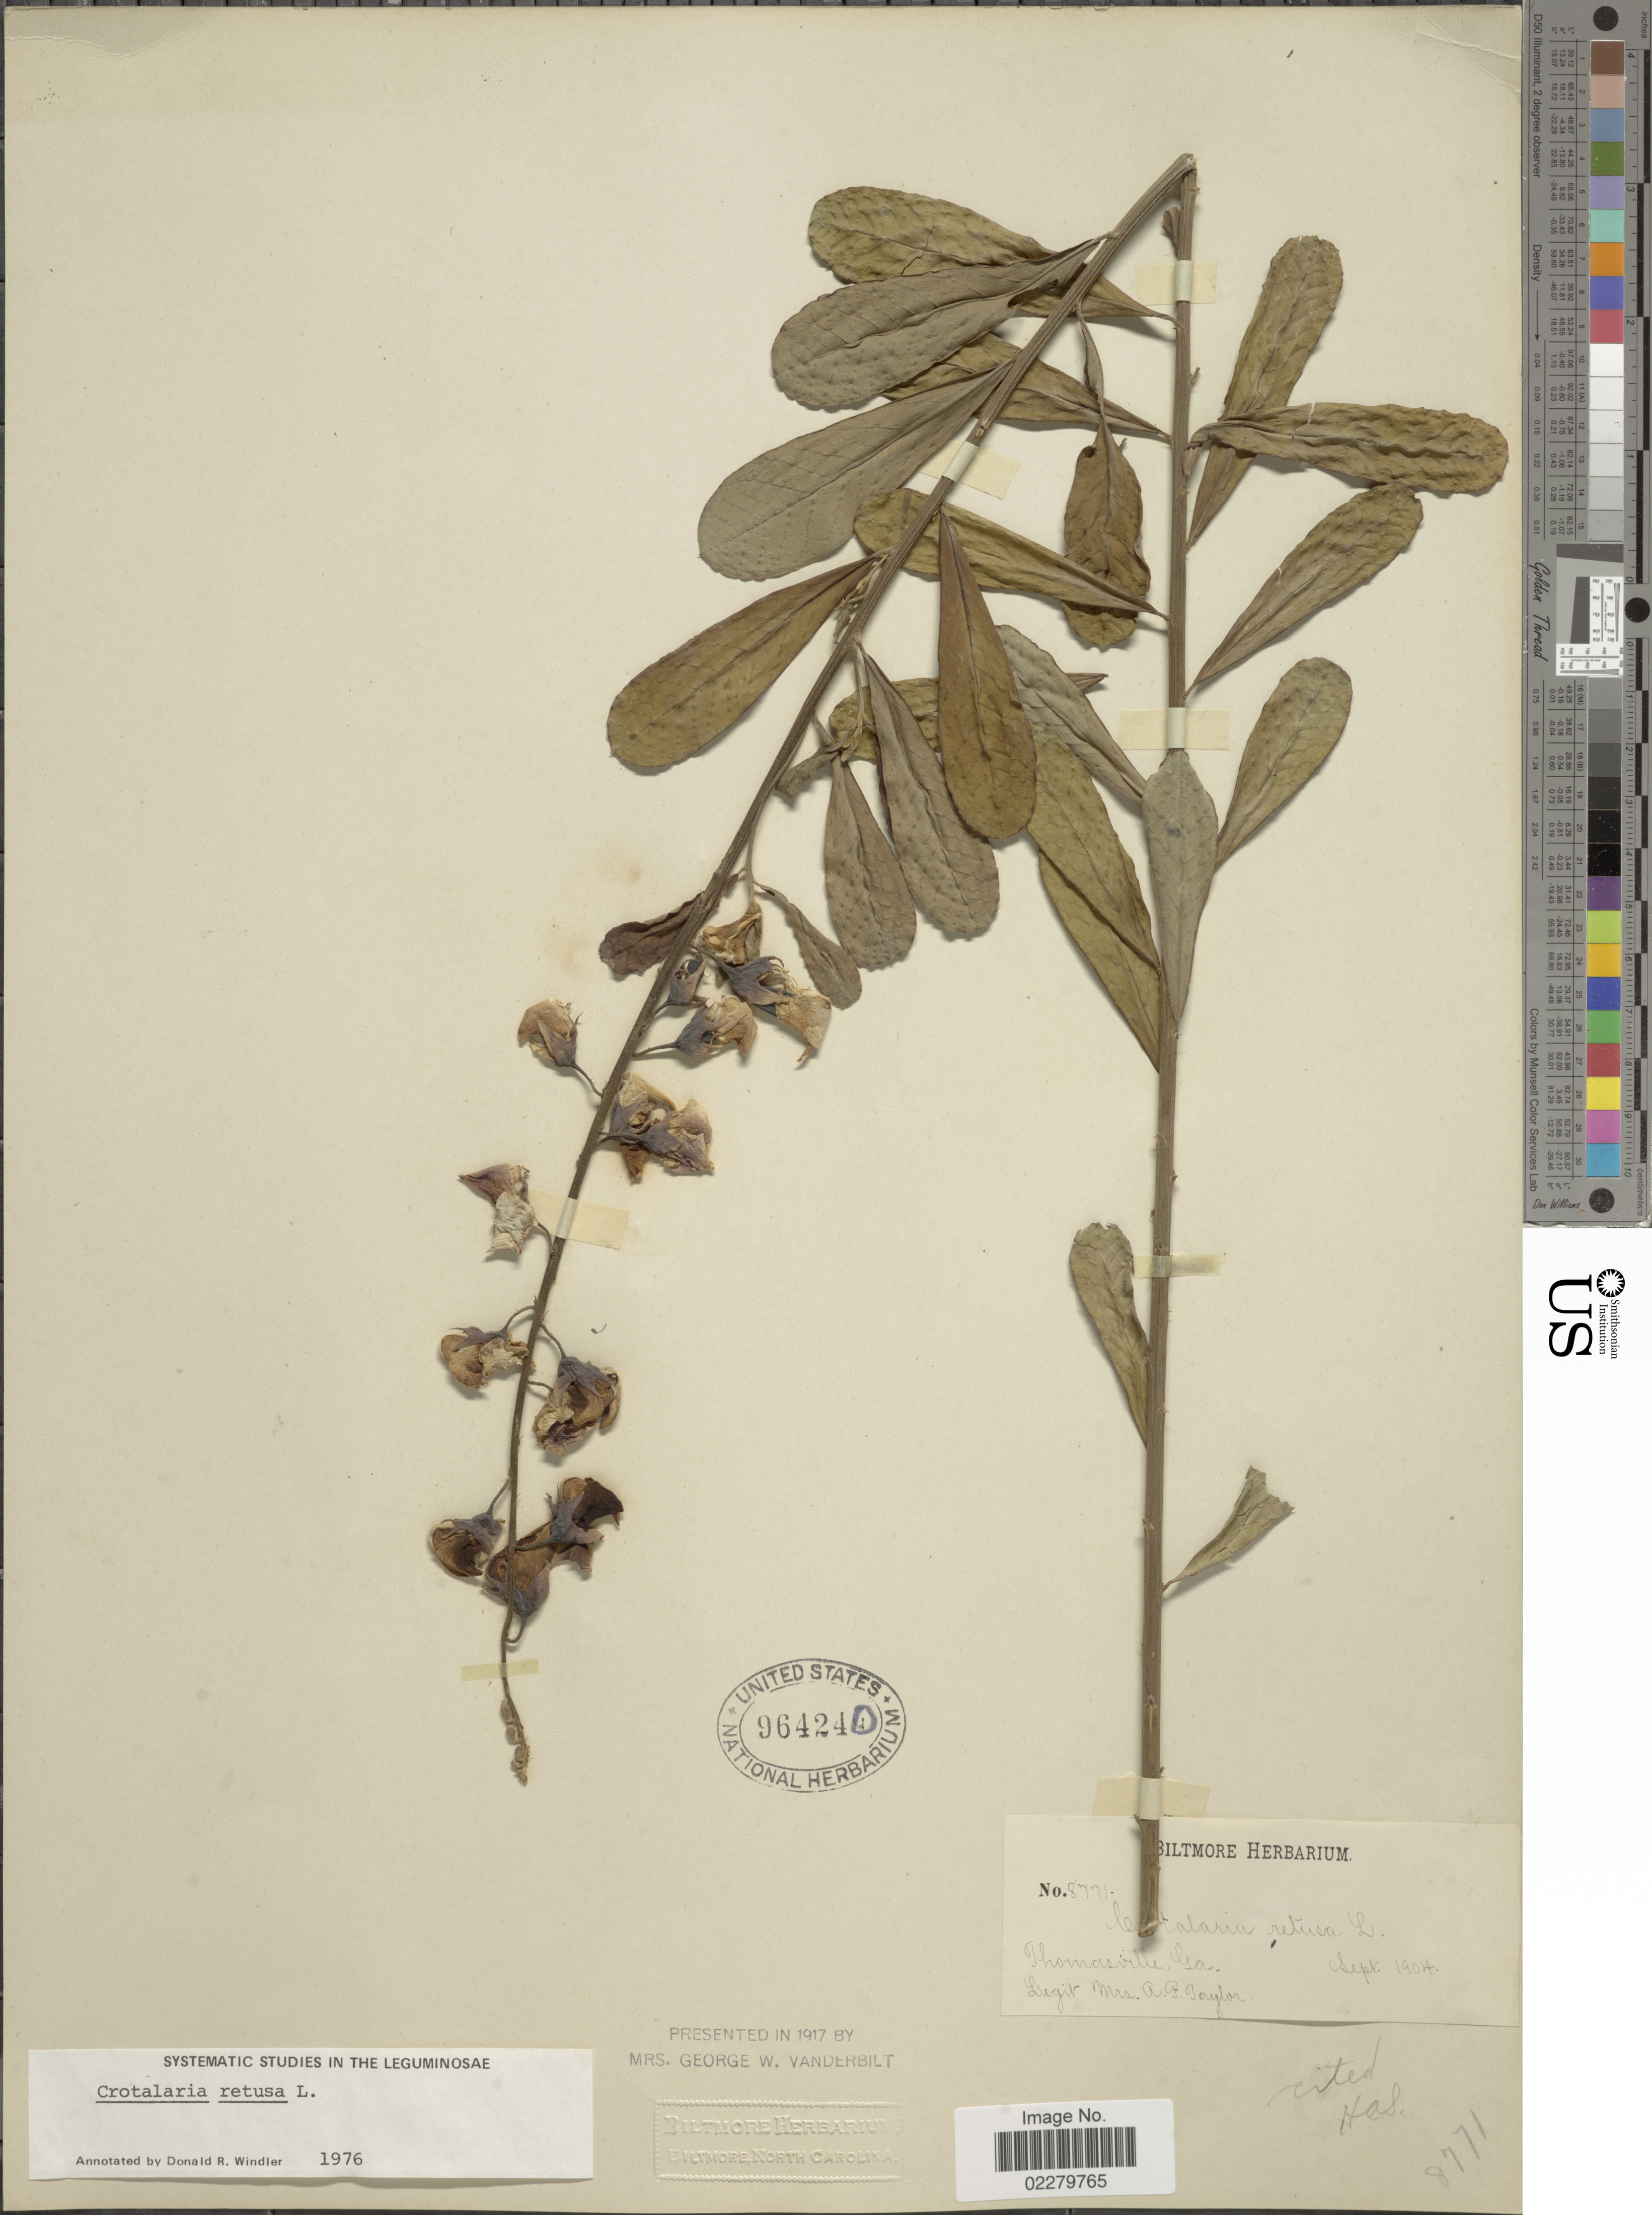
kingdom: Plantae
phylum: Tracheophyta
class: Magnoliopsida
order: Fabales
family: Fabaceae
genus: Crotalaria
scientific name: Crotalaria retusa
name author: L.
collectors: A. P. Taylor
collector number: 8771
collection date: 1904-09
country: United States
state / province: Georgia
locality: Thomasville, Ga.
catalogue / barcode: US 964240